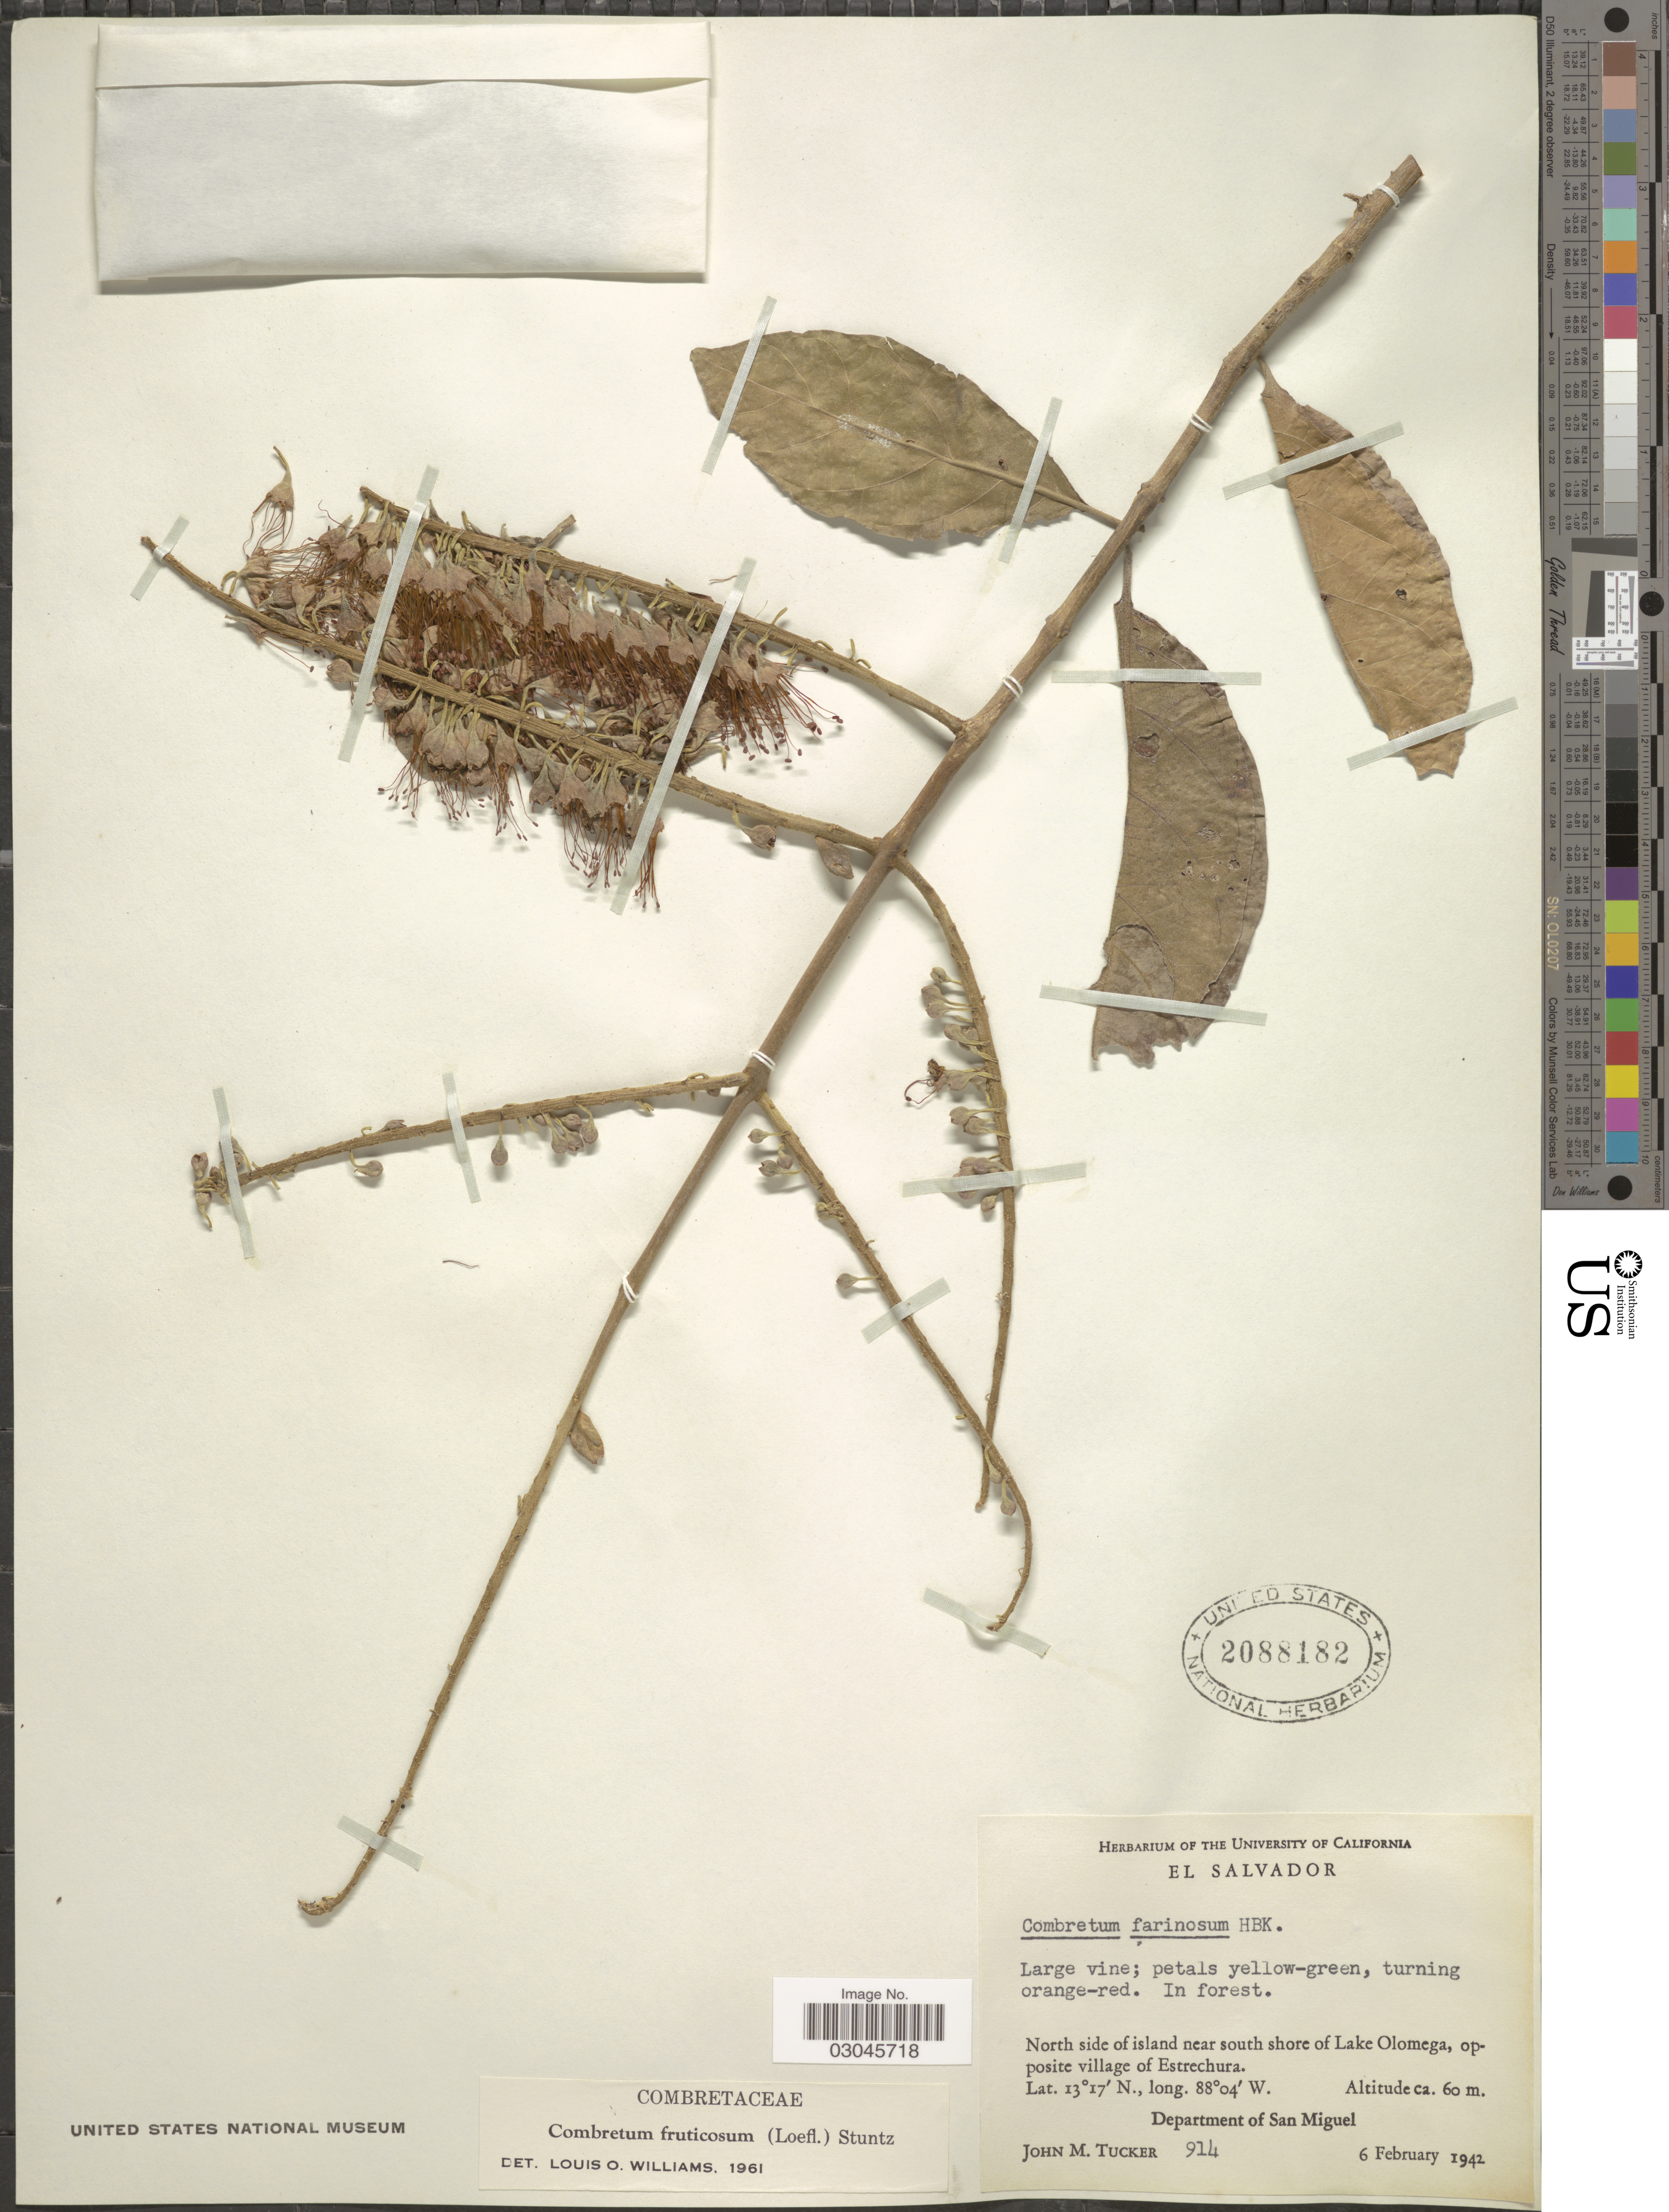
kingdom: Plantae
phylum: Tracheophyta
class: Magnoliopsida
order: Myrtales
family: Combretaceae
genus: Combretum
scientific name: Combretum fruticosum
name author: (Loefl.) Stuntz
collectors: J. M. Tucker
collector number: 914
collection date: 1942-02-06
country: El Salvador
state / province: San Miguel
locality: North side of island near south shore of Lake Olomega, opposite village of Estrechura. Department of San Miguel.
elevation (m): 60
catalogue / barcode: US 2088182